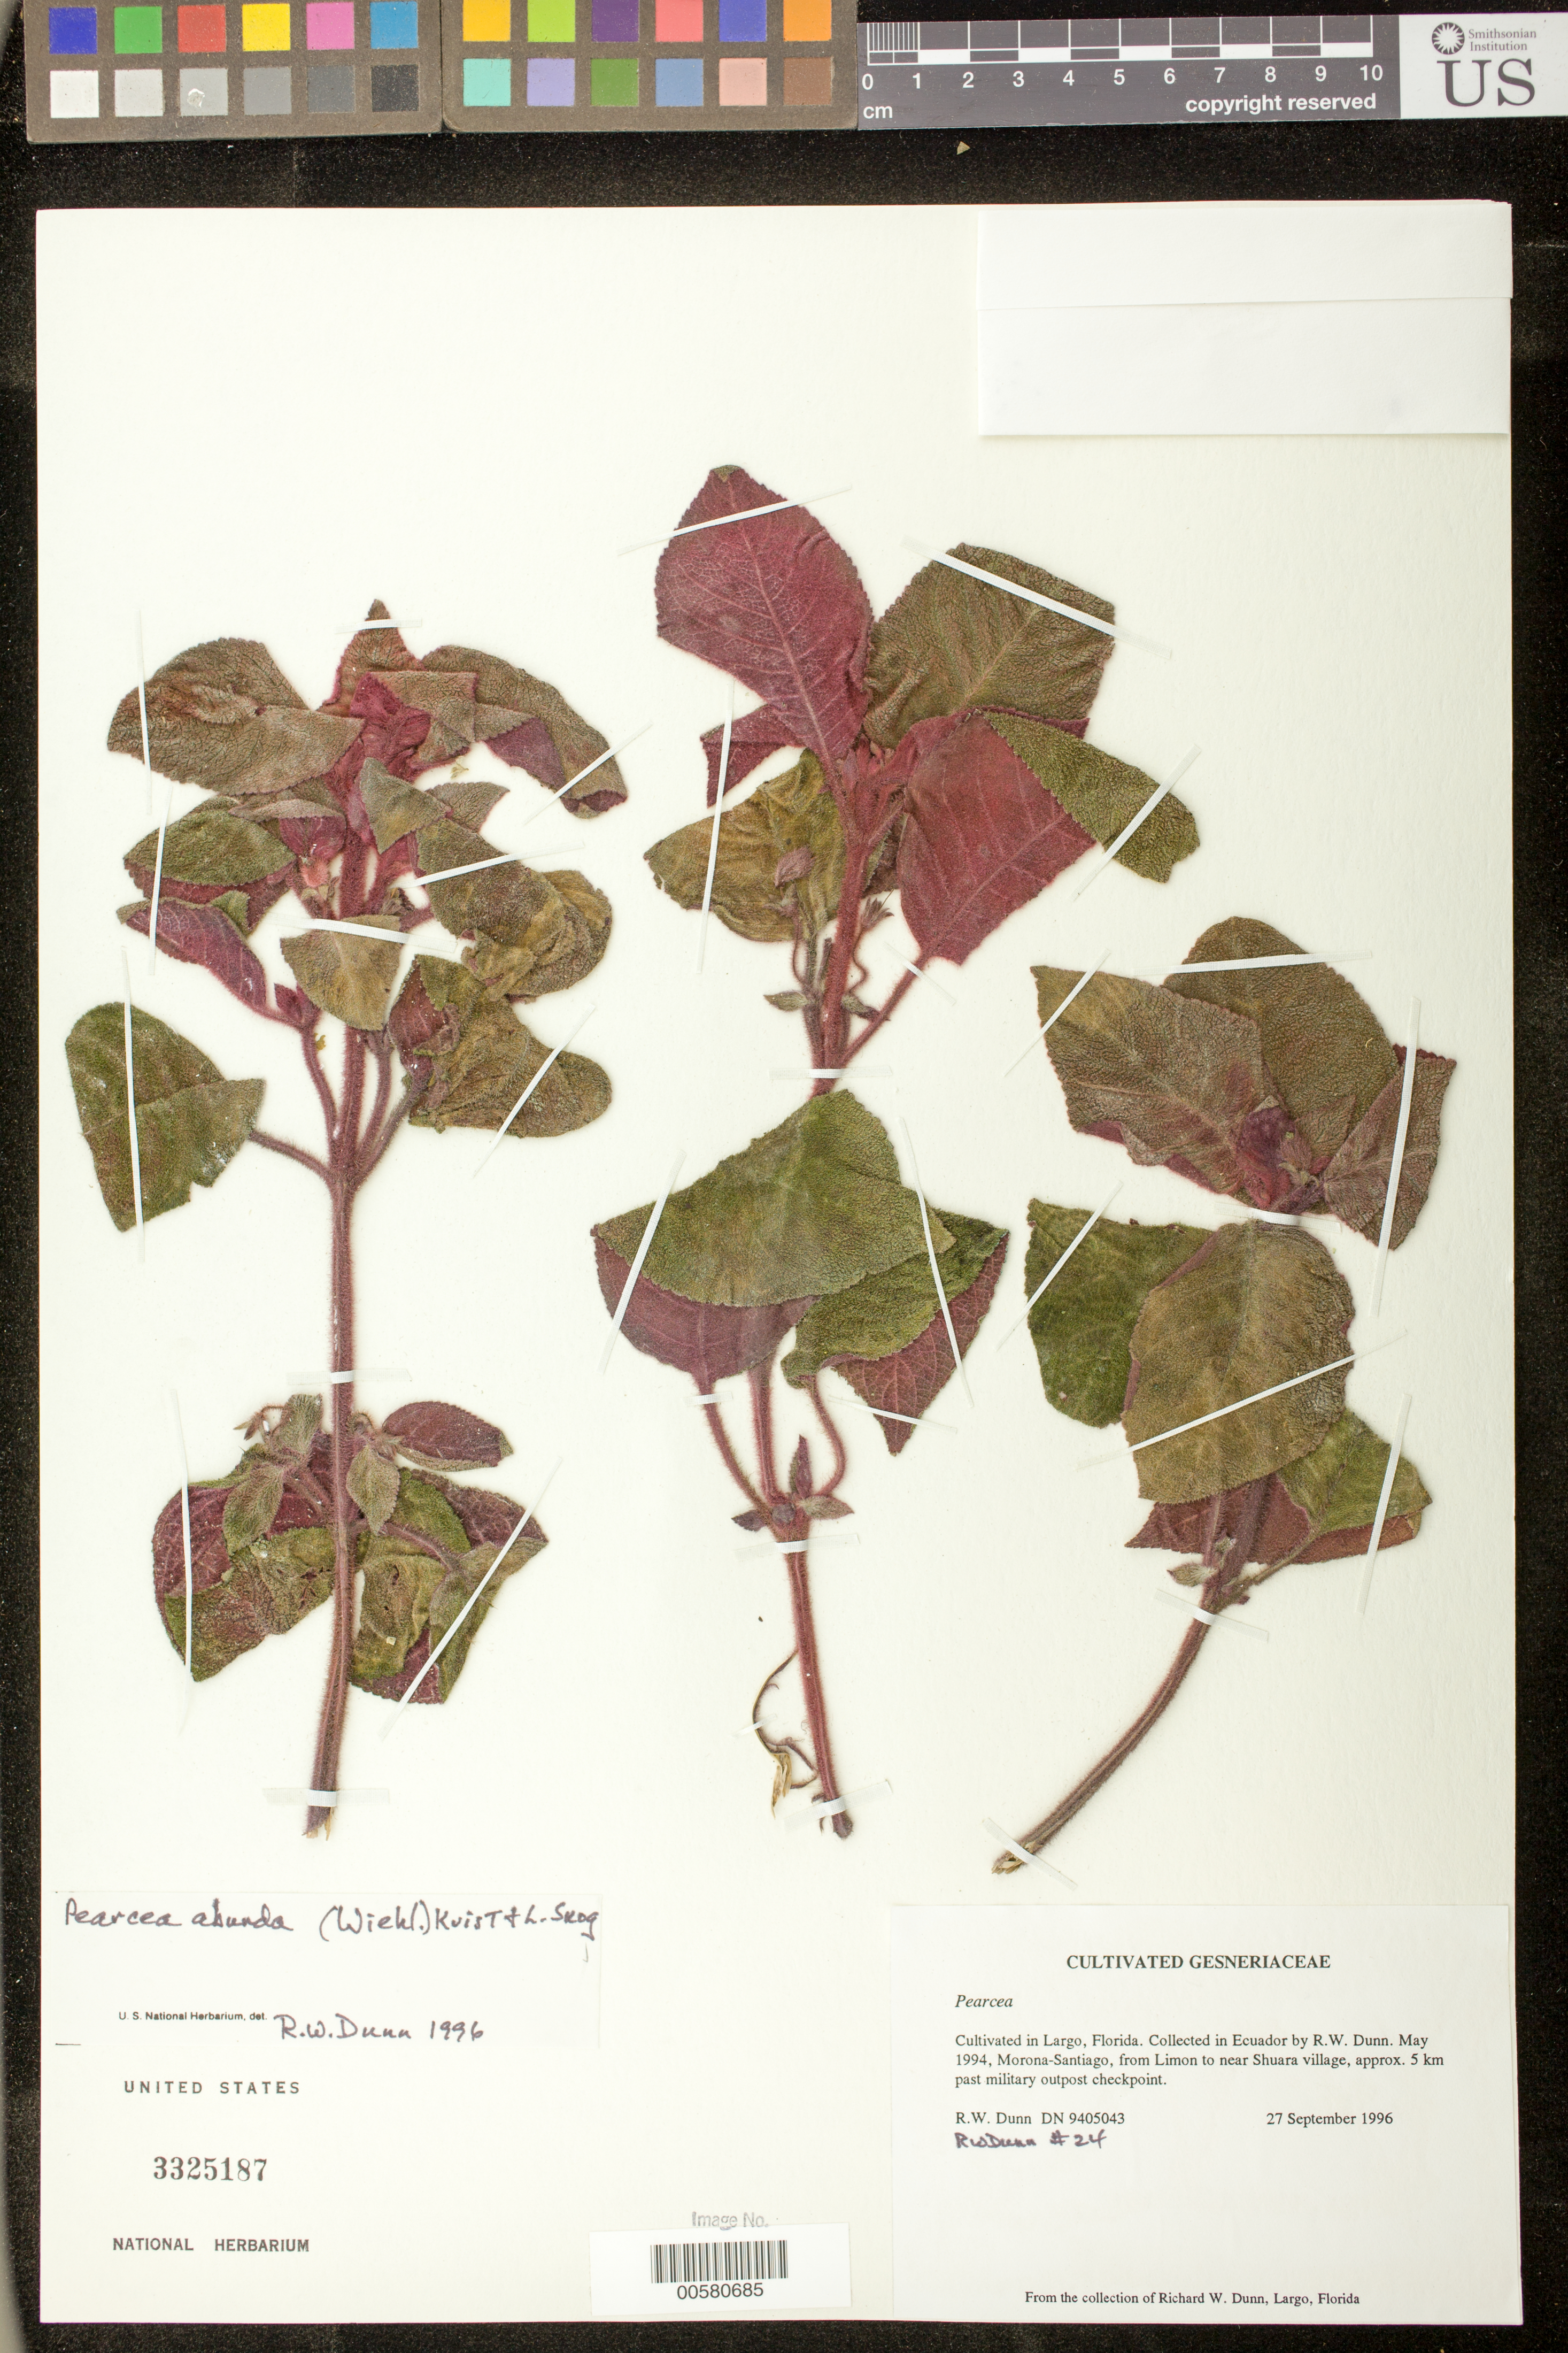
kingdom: Plantae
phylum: Tracheophyta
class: Magnoliopsida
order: Lamiales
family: Gesneriaceae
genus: Pearcea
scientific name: Pearcea abunda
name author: (Wiehler) L.P. Kvist & L.E. Skog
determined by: Skog, Laurence E.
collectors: R. Dunn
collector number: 24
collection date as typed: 27 Sep 1996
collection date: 1996-09-27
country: Ecuador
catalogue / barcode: US 3325187